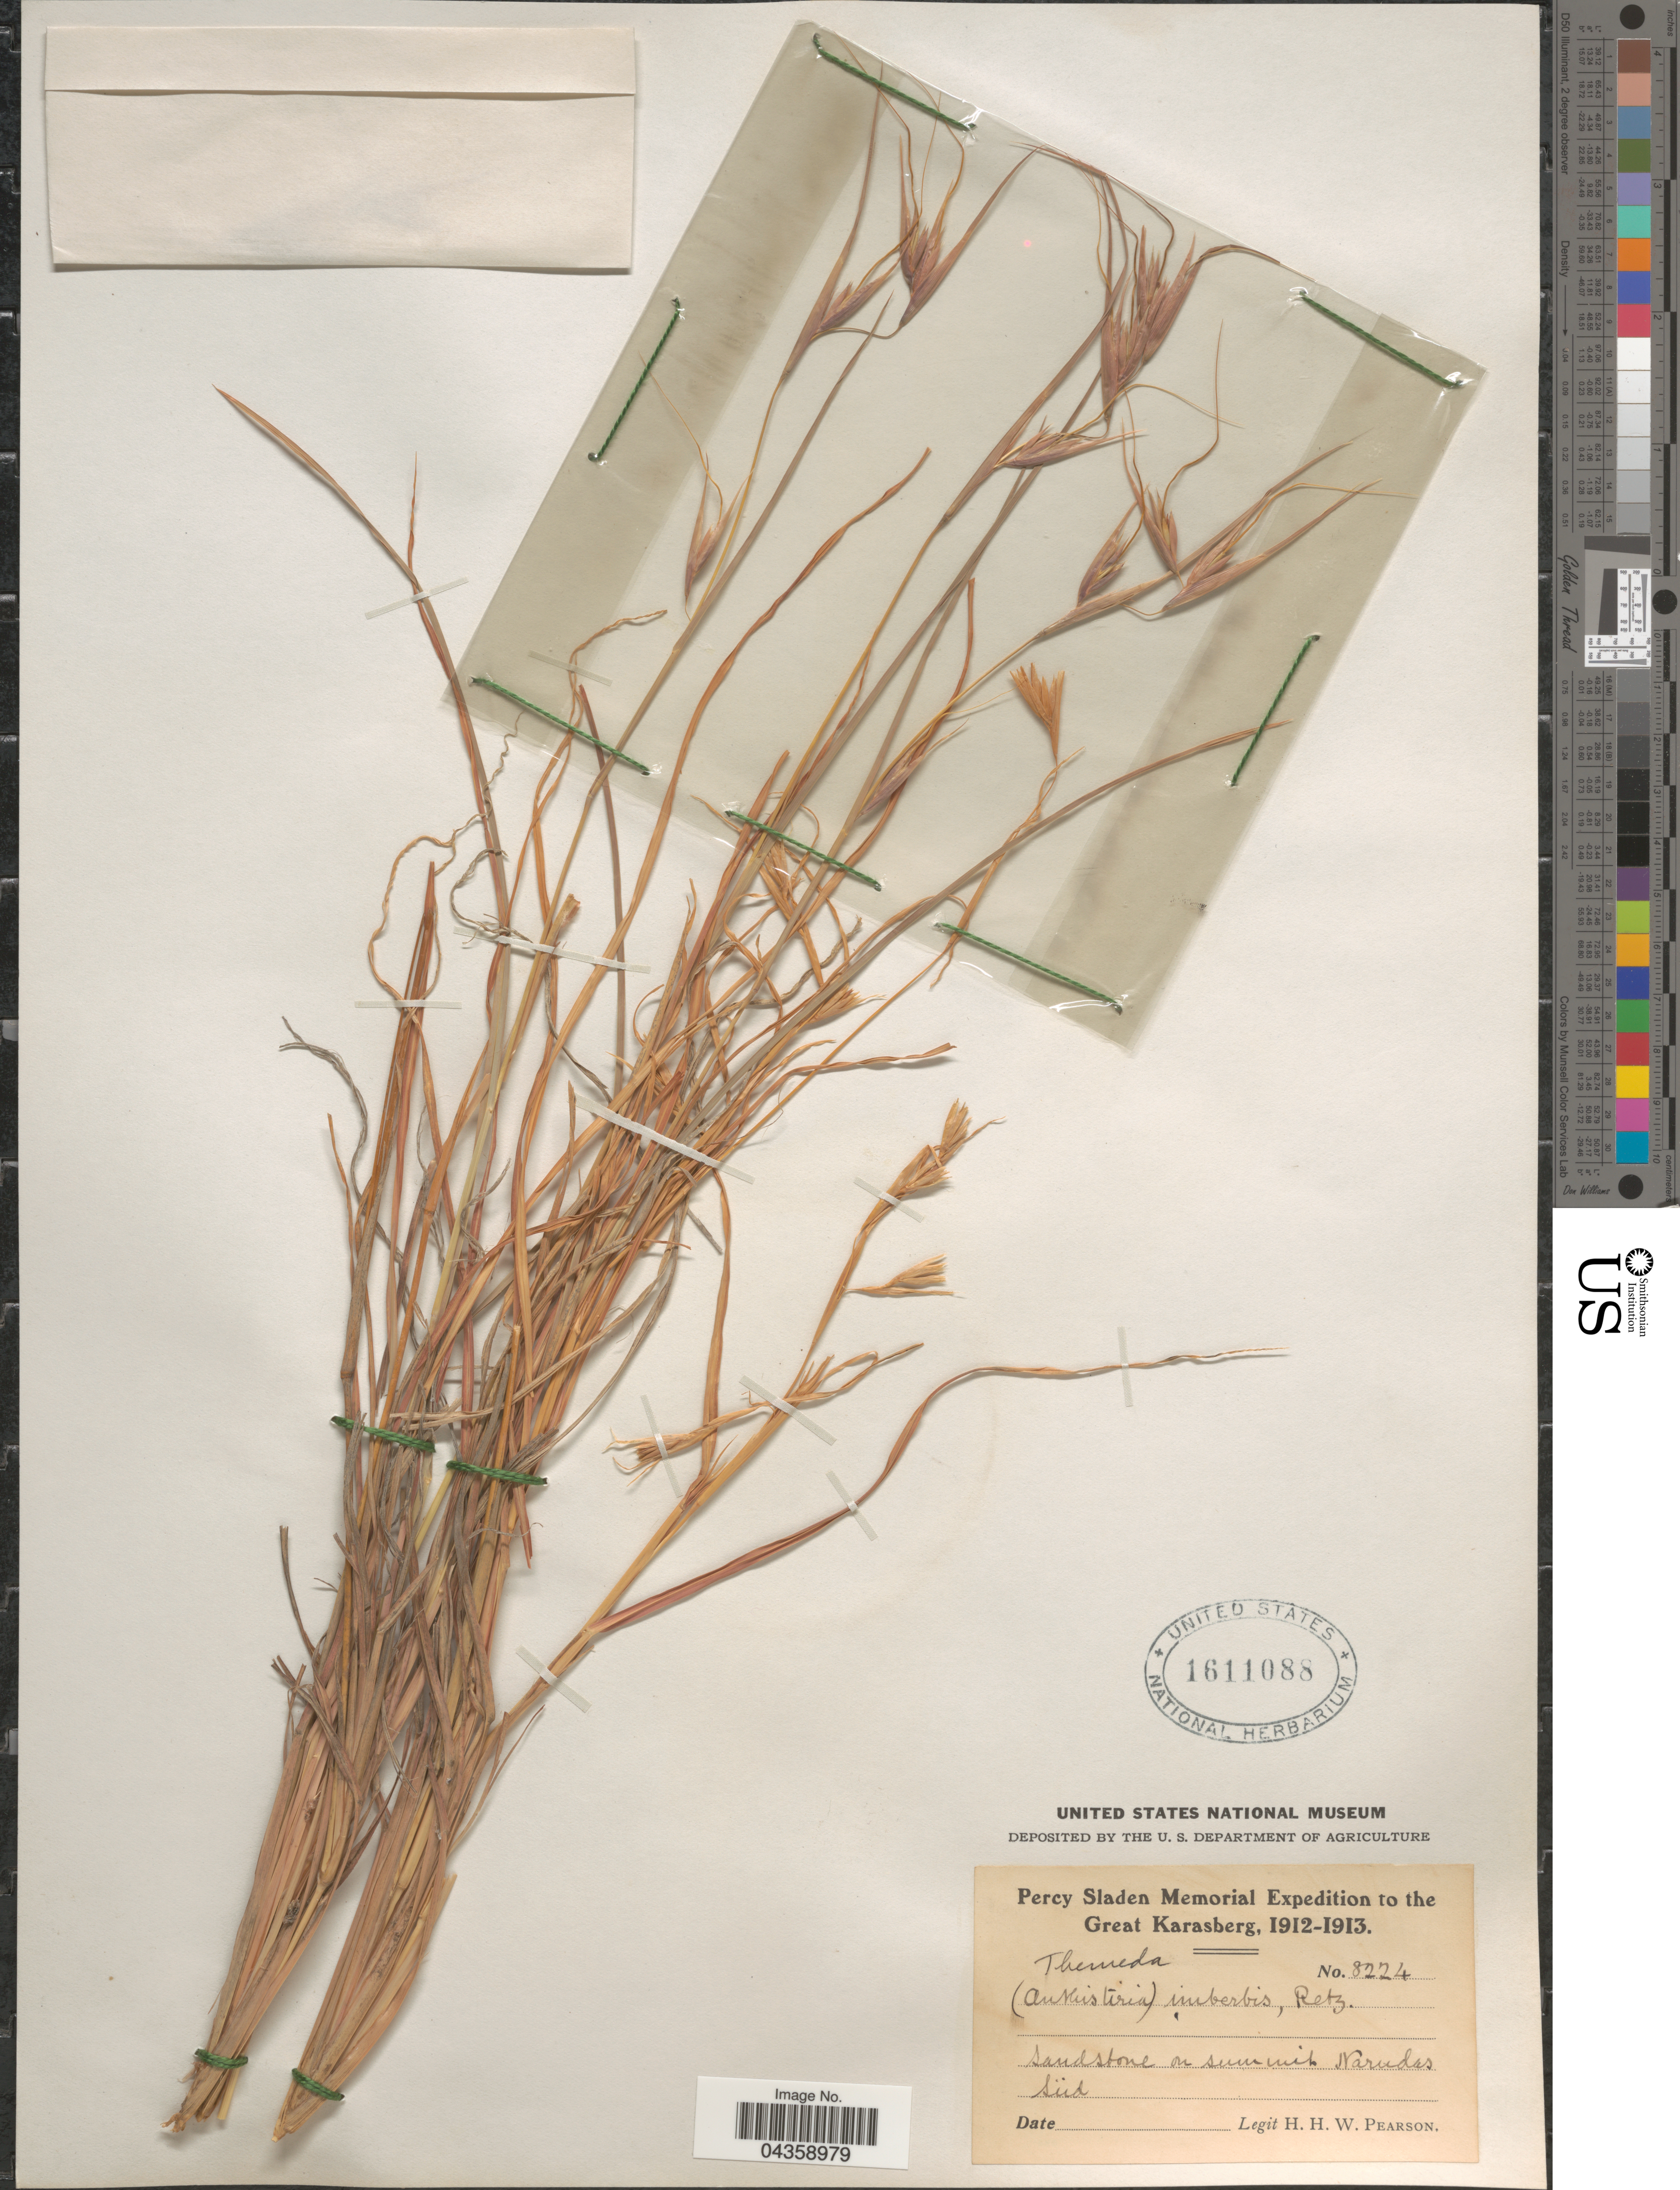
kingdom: Plantae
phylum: Tracheophyta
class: Liliopsida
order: Poales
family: Poaceae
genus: Themeda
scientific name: Themeda triandra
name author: Forssk.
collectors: H. H. W. Pearson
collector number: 8224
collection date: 1912/1913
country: Namibia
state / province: Karas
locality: Percy Sladen Memorial Expedition to the Great Karasberg, 1912-1913. Sandstone on summit Narudas Süd.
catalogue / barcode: US 1611088